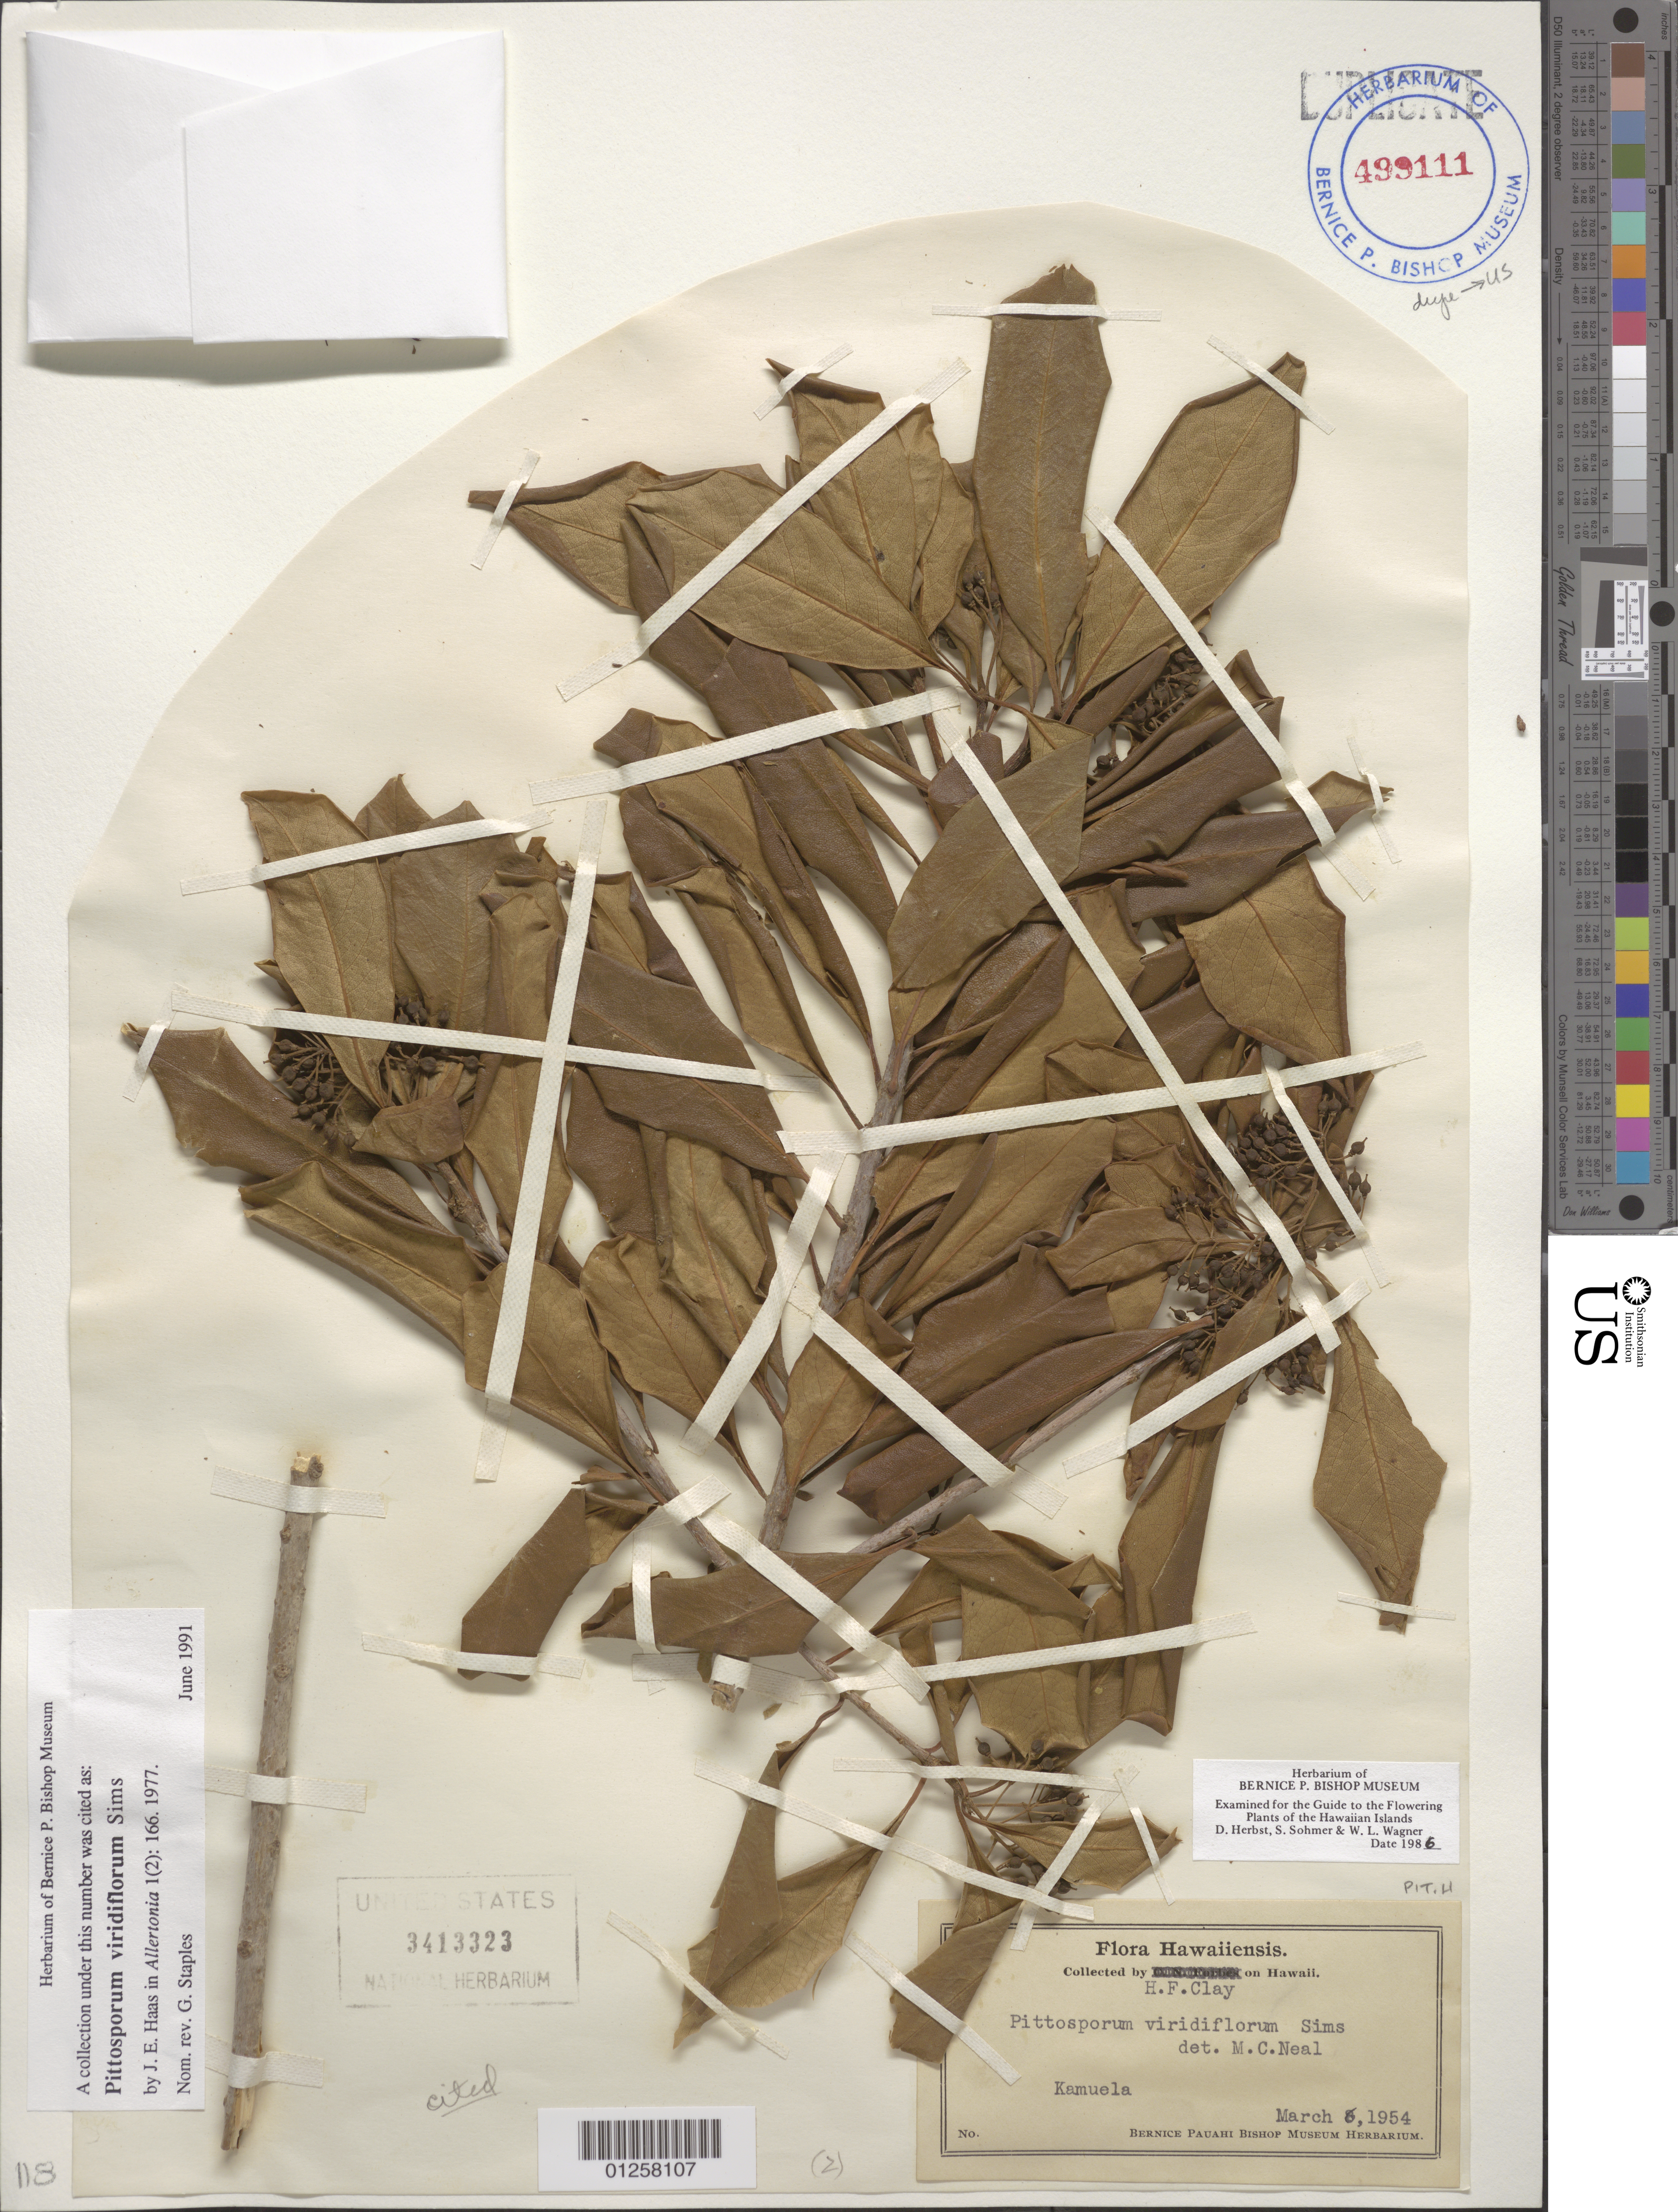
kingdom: Plantae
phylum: Tracheophyta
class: Magnoliopsida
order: Apiales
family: Pittosporaceae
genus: Pittosporum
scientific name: Pittosporum viridiflorum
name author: Sims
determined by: Haas, J. E.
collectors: H. Clay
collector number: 2595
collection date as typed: Mar 6, 1954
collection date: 1954-03-06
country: United States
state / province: Hawaii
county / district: Hawaii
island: Hawaii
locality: Kamuela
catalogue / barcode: US 3413323